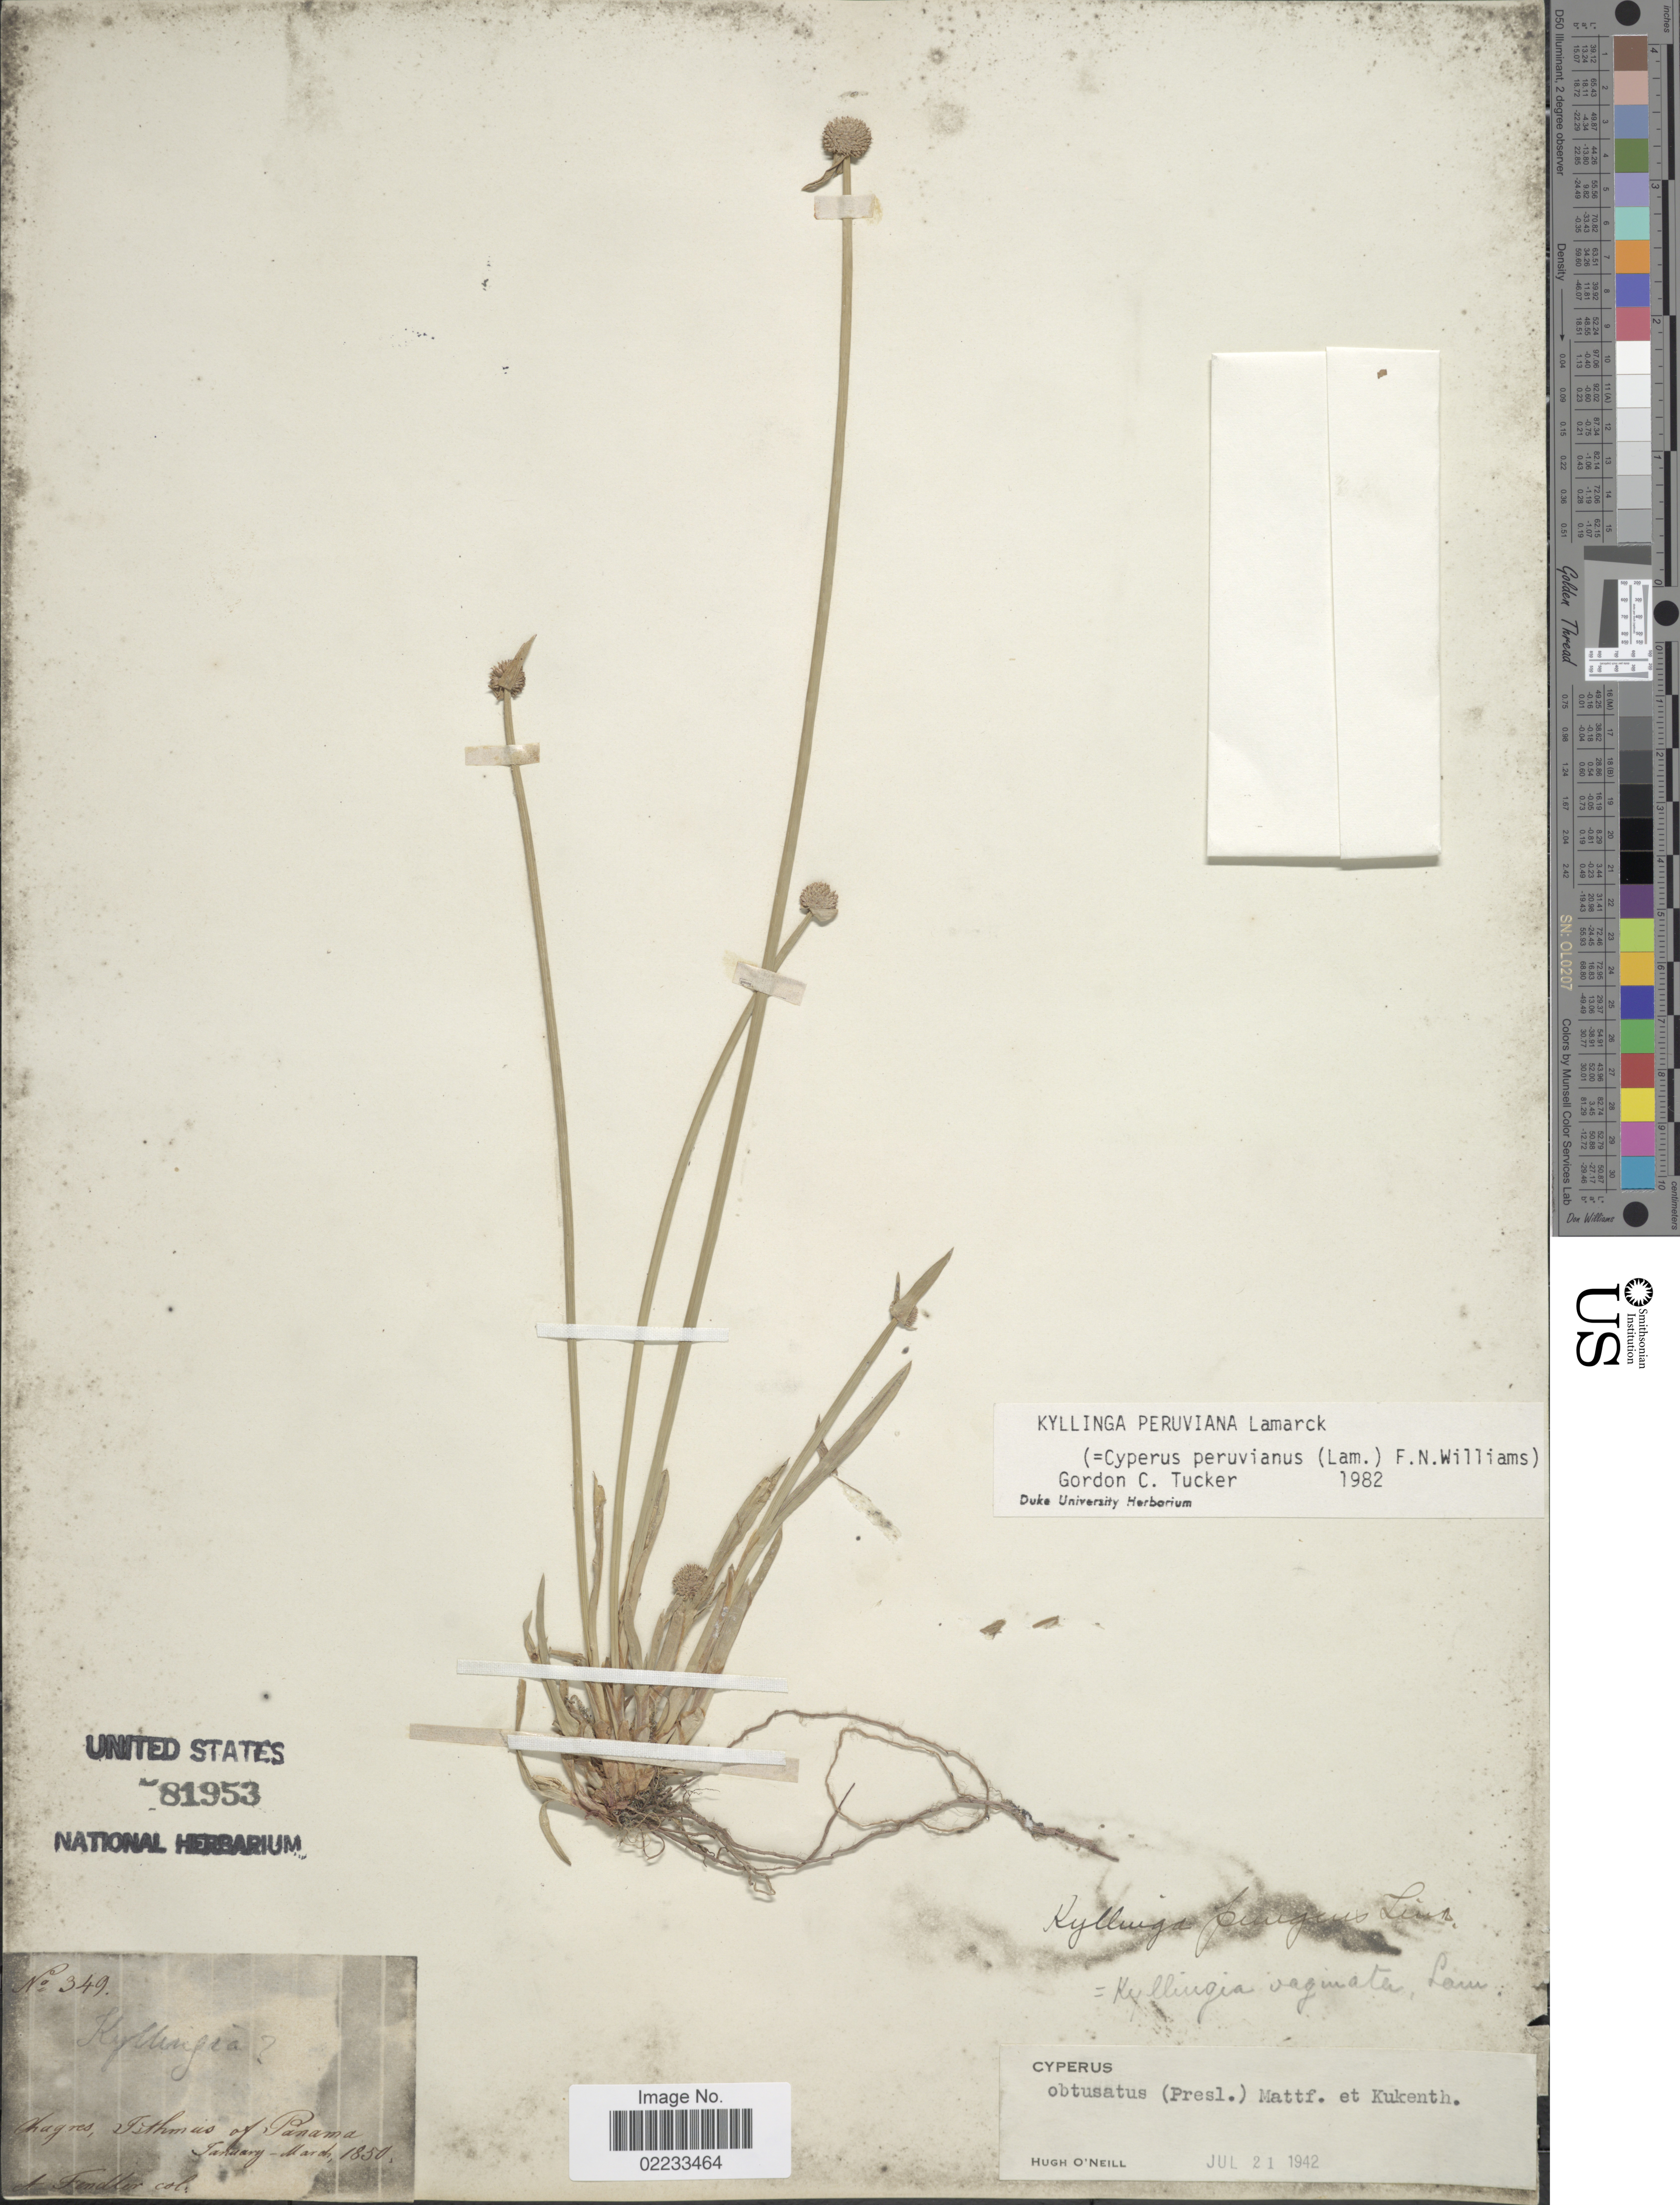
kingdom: Plantae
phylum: Tracheophyta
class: Liliopsida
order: Poales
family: Cyperaceae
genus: Cyperus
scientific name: Cyperus tibialis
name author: (Poit. ex Ledeb.) Govaerts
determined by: Strong, Mark T., (BOT), Smithsonian Institution - National Museum of Natural History (UNITED STATES)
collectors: A. Fendler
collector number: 349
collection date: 1850-01/1850-03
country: Panama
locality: Chagres, Isthmus of Panama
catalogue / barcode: US 81953